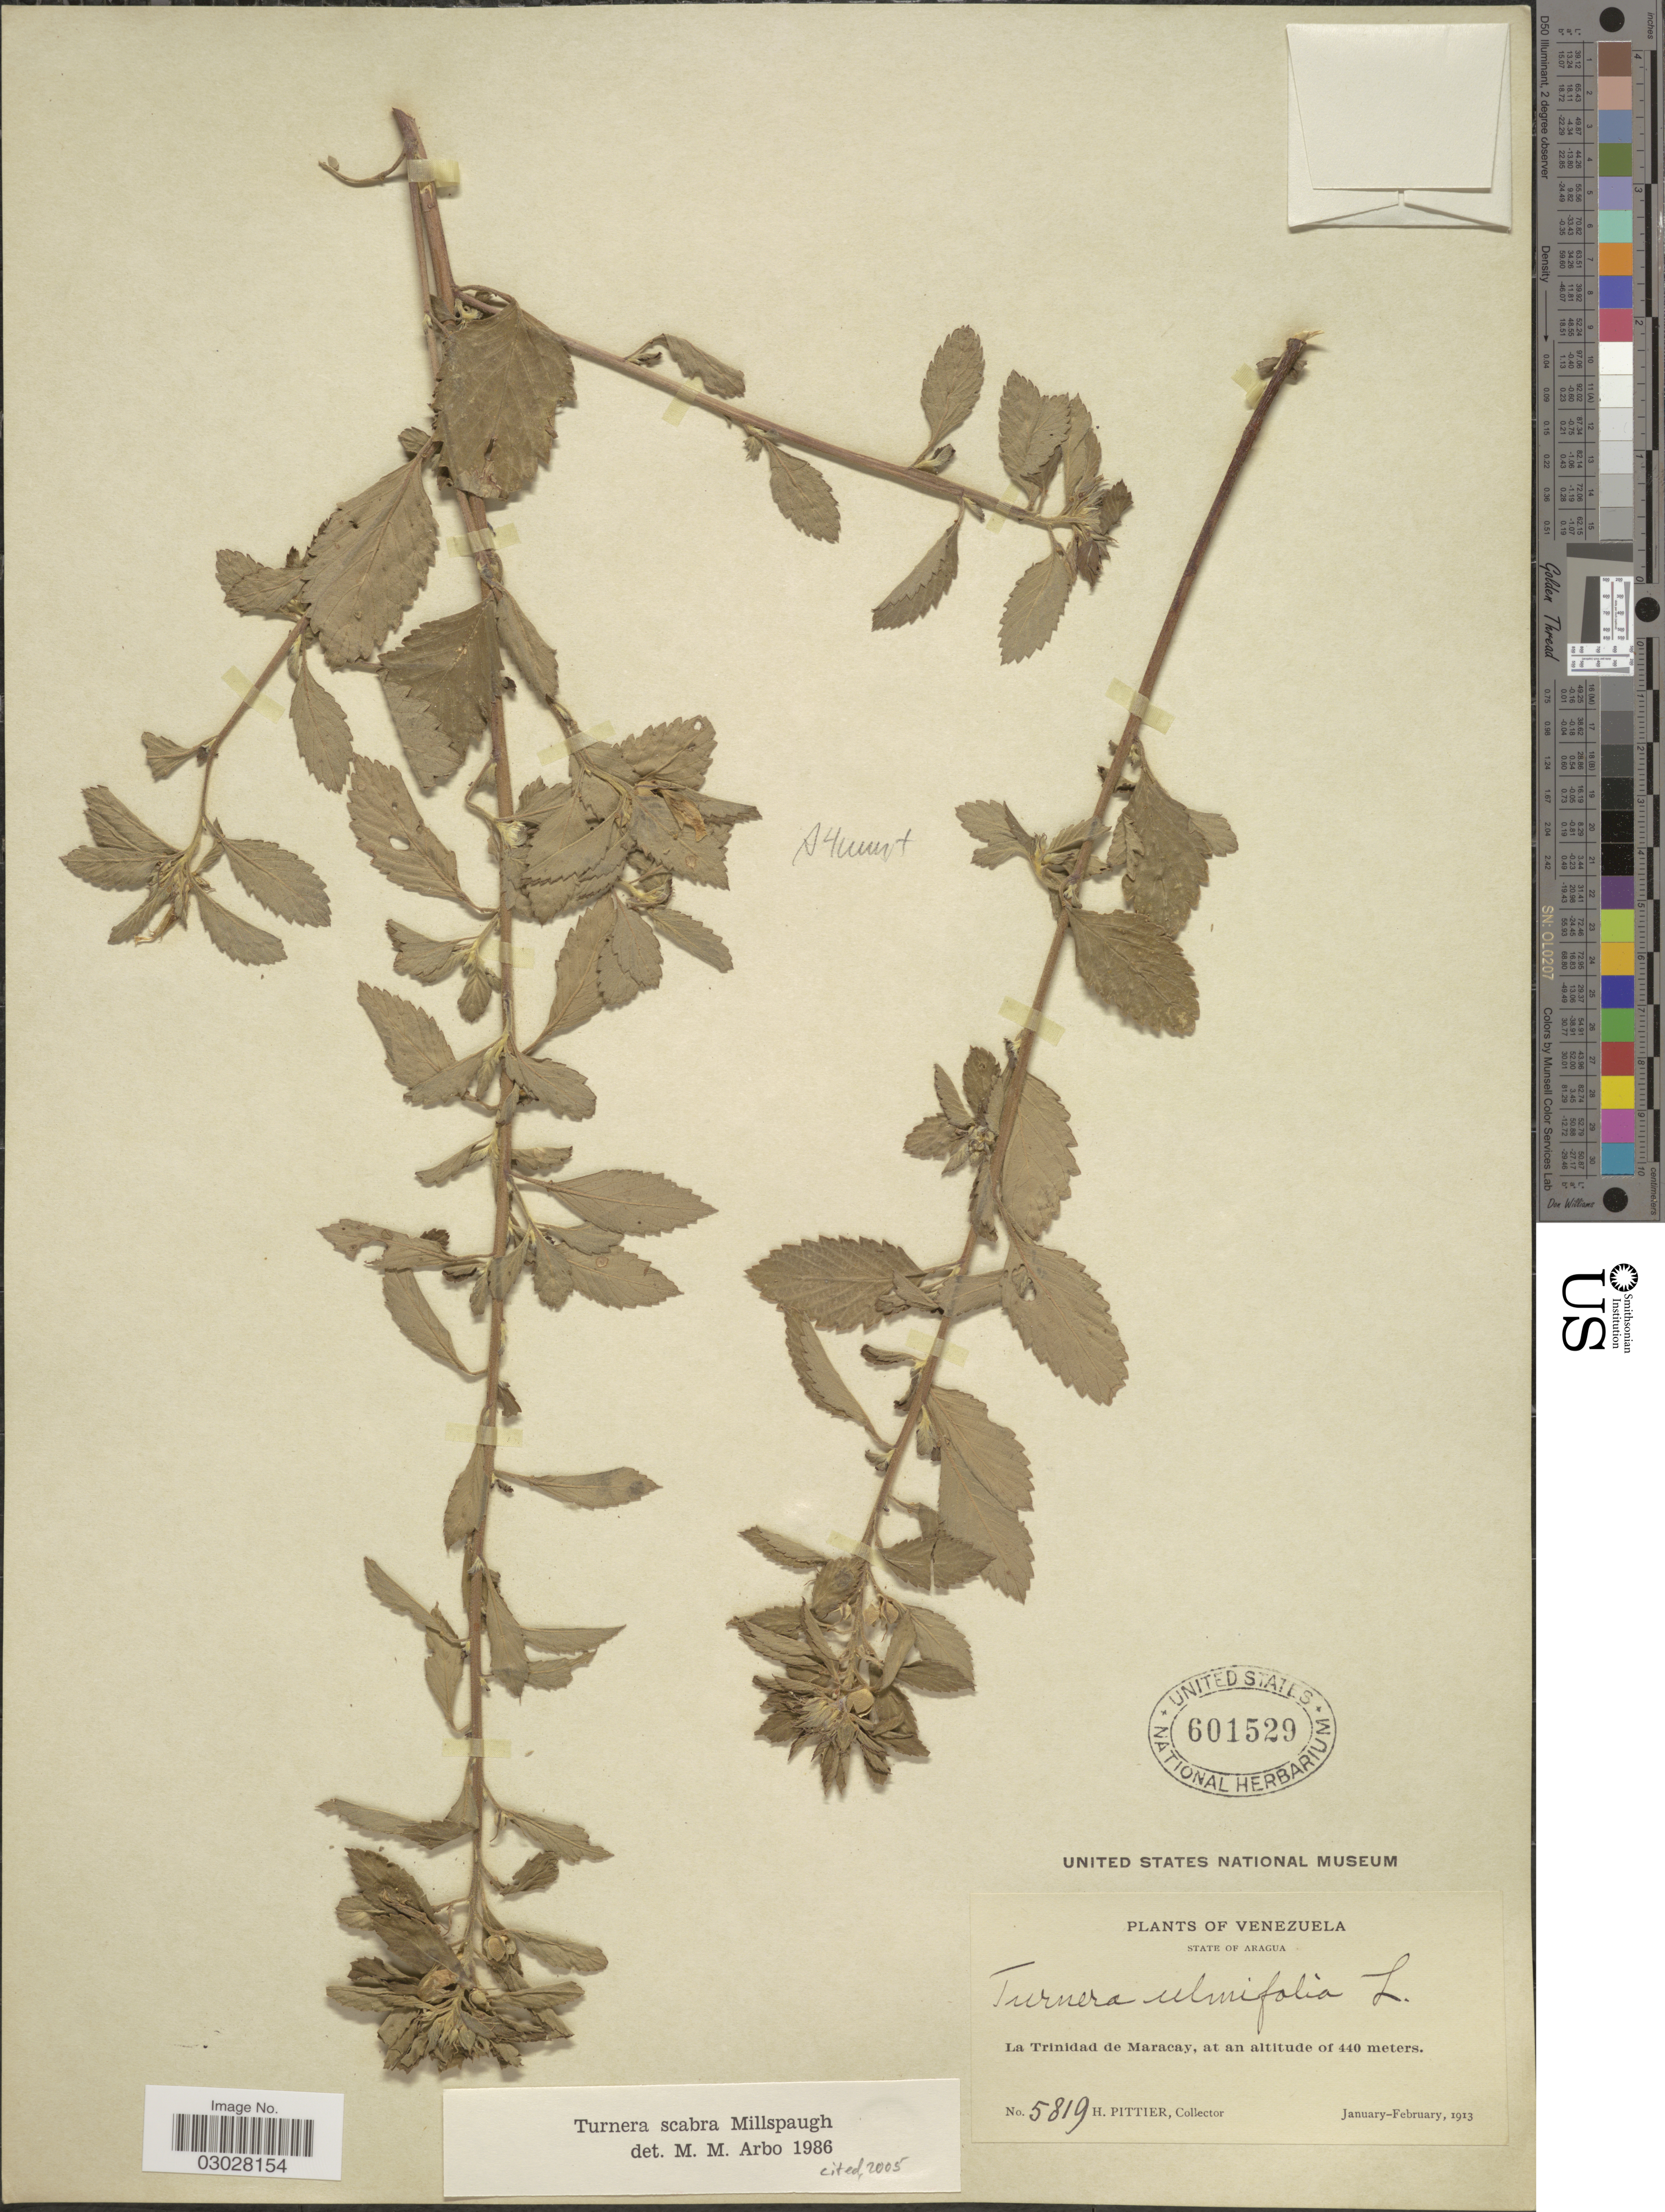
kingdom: Plantae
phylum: Tracheophyta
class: Magnoliopsida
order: Malpighiales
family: Turneraceae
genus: Turnera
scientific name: Turnera scabra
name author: Millsp.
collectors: H. F. Pittier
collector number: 5819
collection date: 1913-01/1913-02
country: Venezuela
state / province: Aragua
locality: State of Aragua. La Trinidad de Maracay.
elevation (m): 440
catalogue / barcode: US 601529